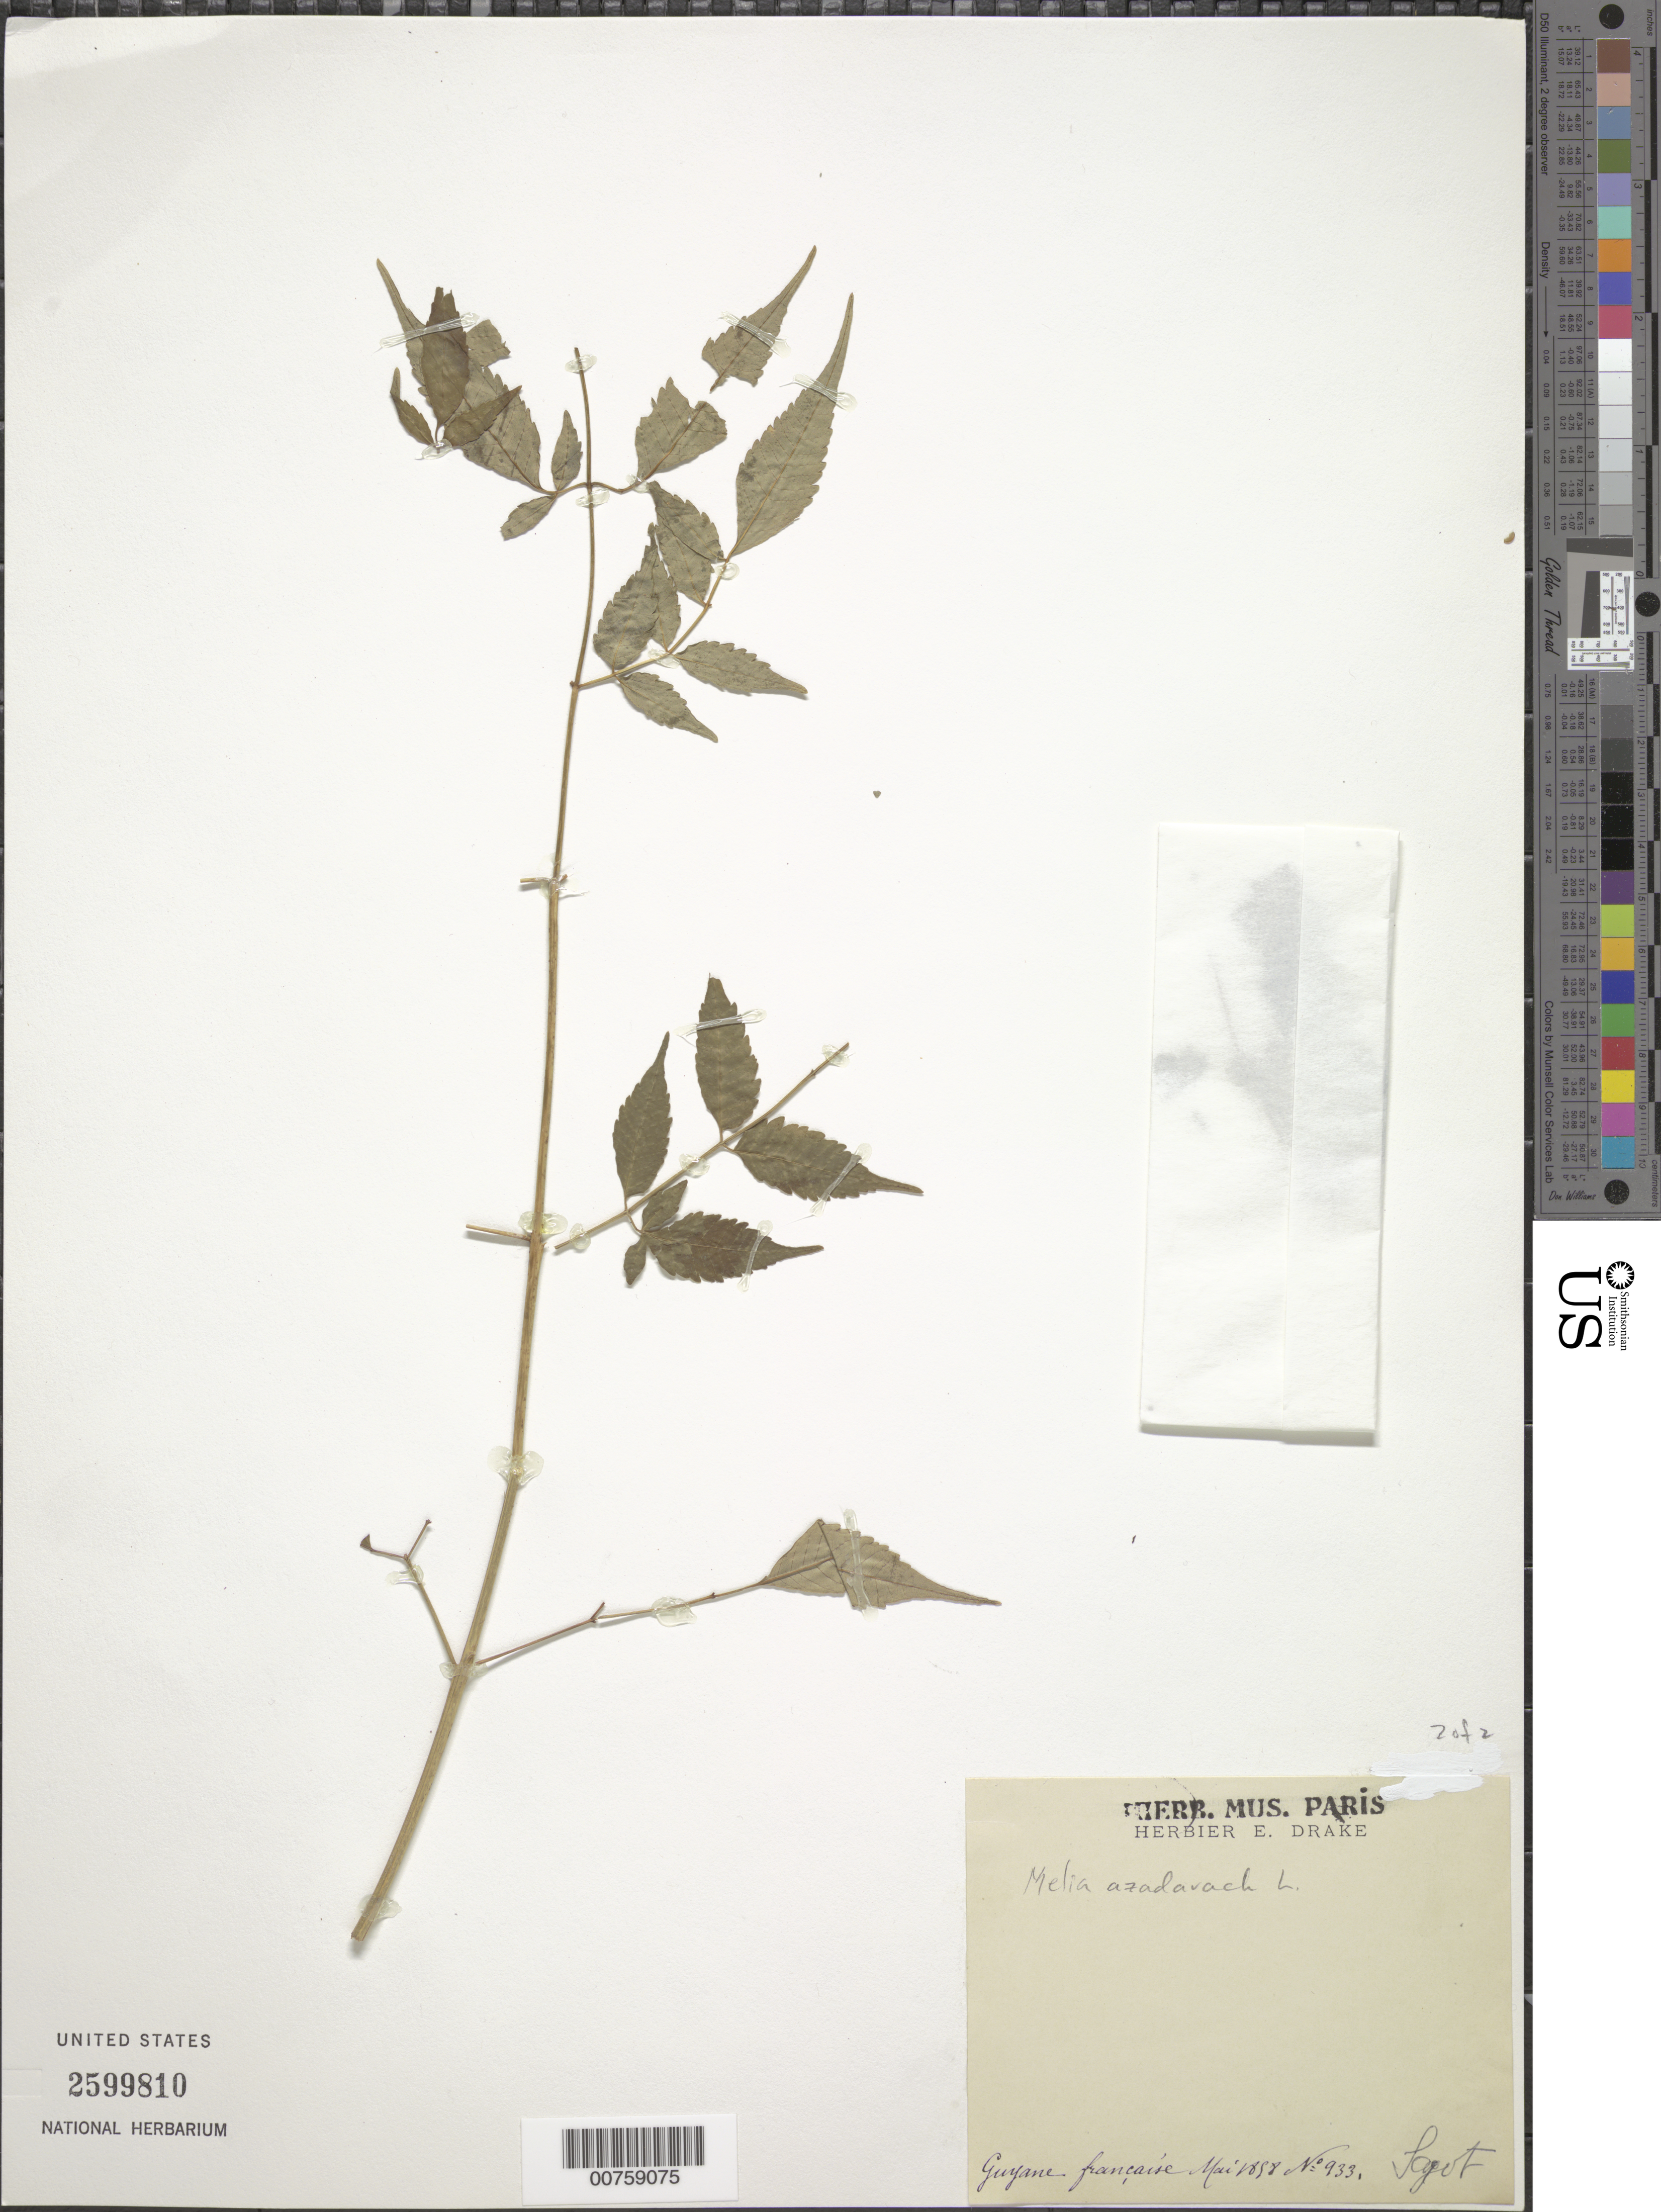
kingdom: Plantae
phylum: Tracheophyta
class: Magnoliopsida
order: Sapindales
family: Meliaceae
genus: Melia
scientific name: Melia azedarach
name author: L.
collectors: Sagot, --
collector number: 933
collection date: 1858-05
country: French Guiana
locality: Guyane française.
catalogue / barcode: US 2599810